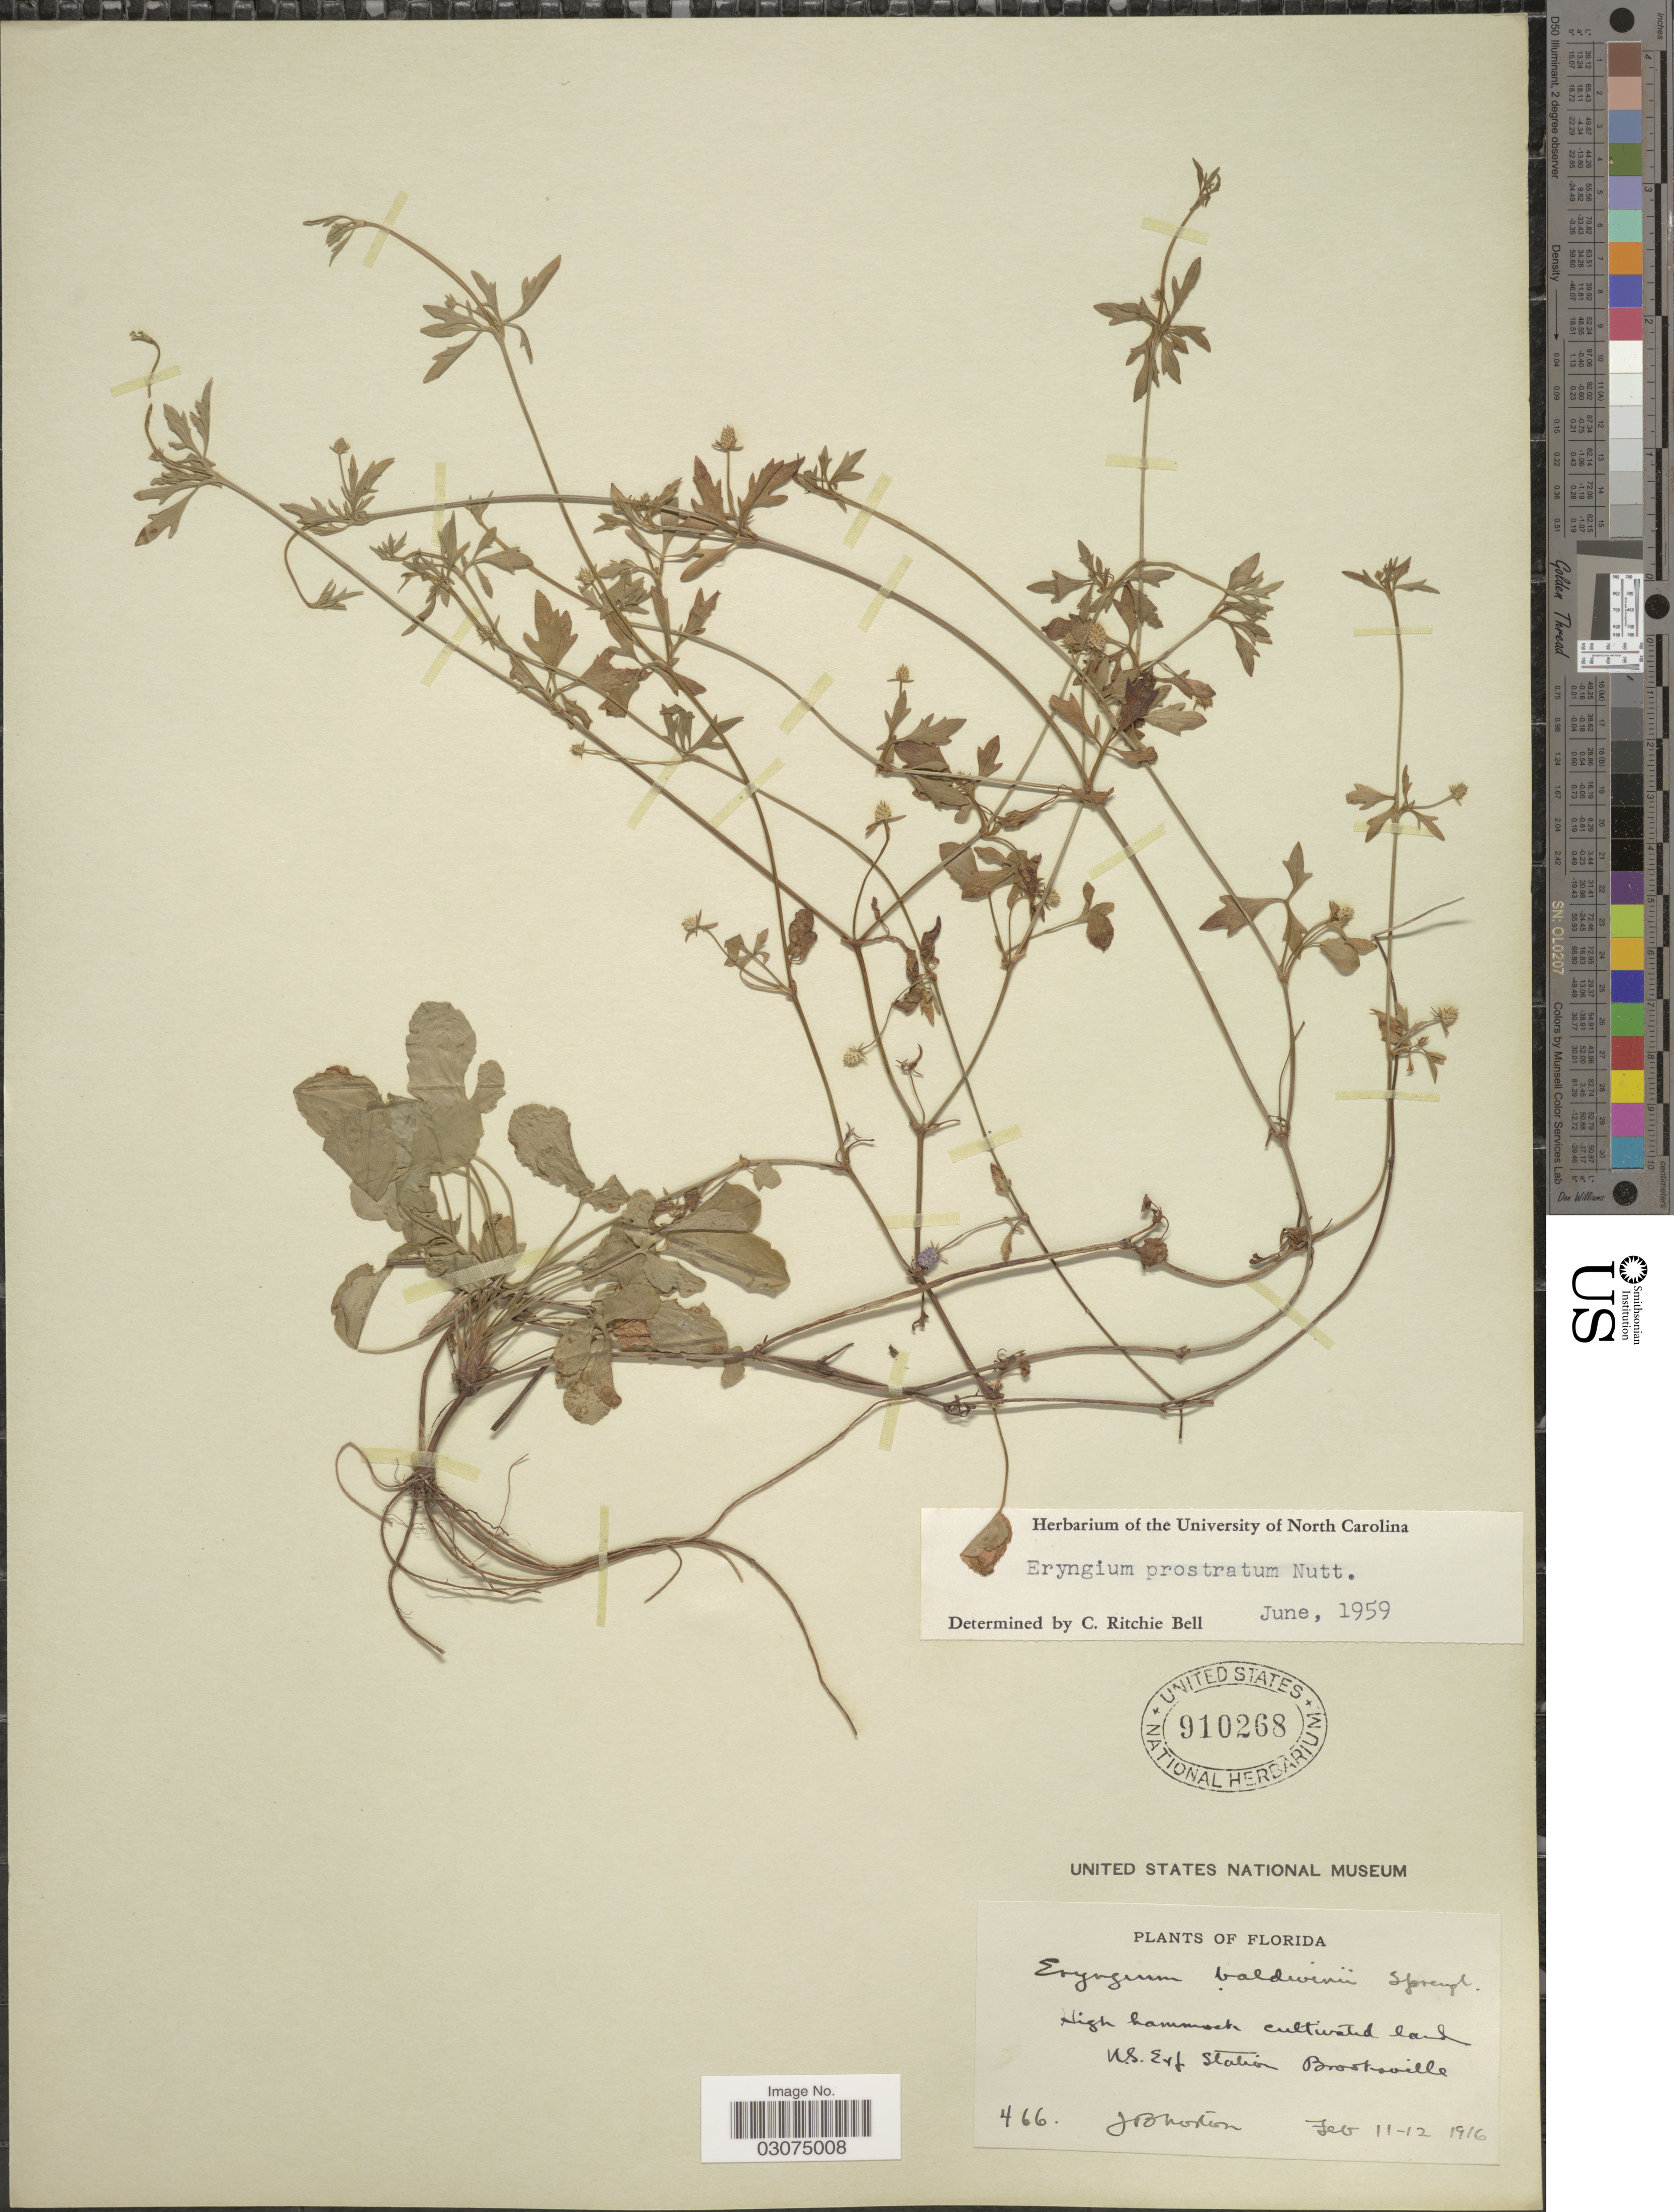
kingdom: Plantae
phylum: Tracheophyta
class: Magnoliopsida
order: Apiales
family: Apiaceae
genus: Eryngium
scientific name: Eryngium prostratum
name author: Nutt. ex DC.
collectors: J. B. Norton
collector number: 466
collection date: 1916-02-11/1916-02-12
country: United States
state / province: Florida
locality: High hammock cultivated land U. S. E & J Station Brooksville.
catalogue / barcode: US 910268